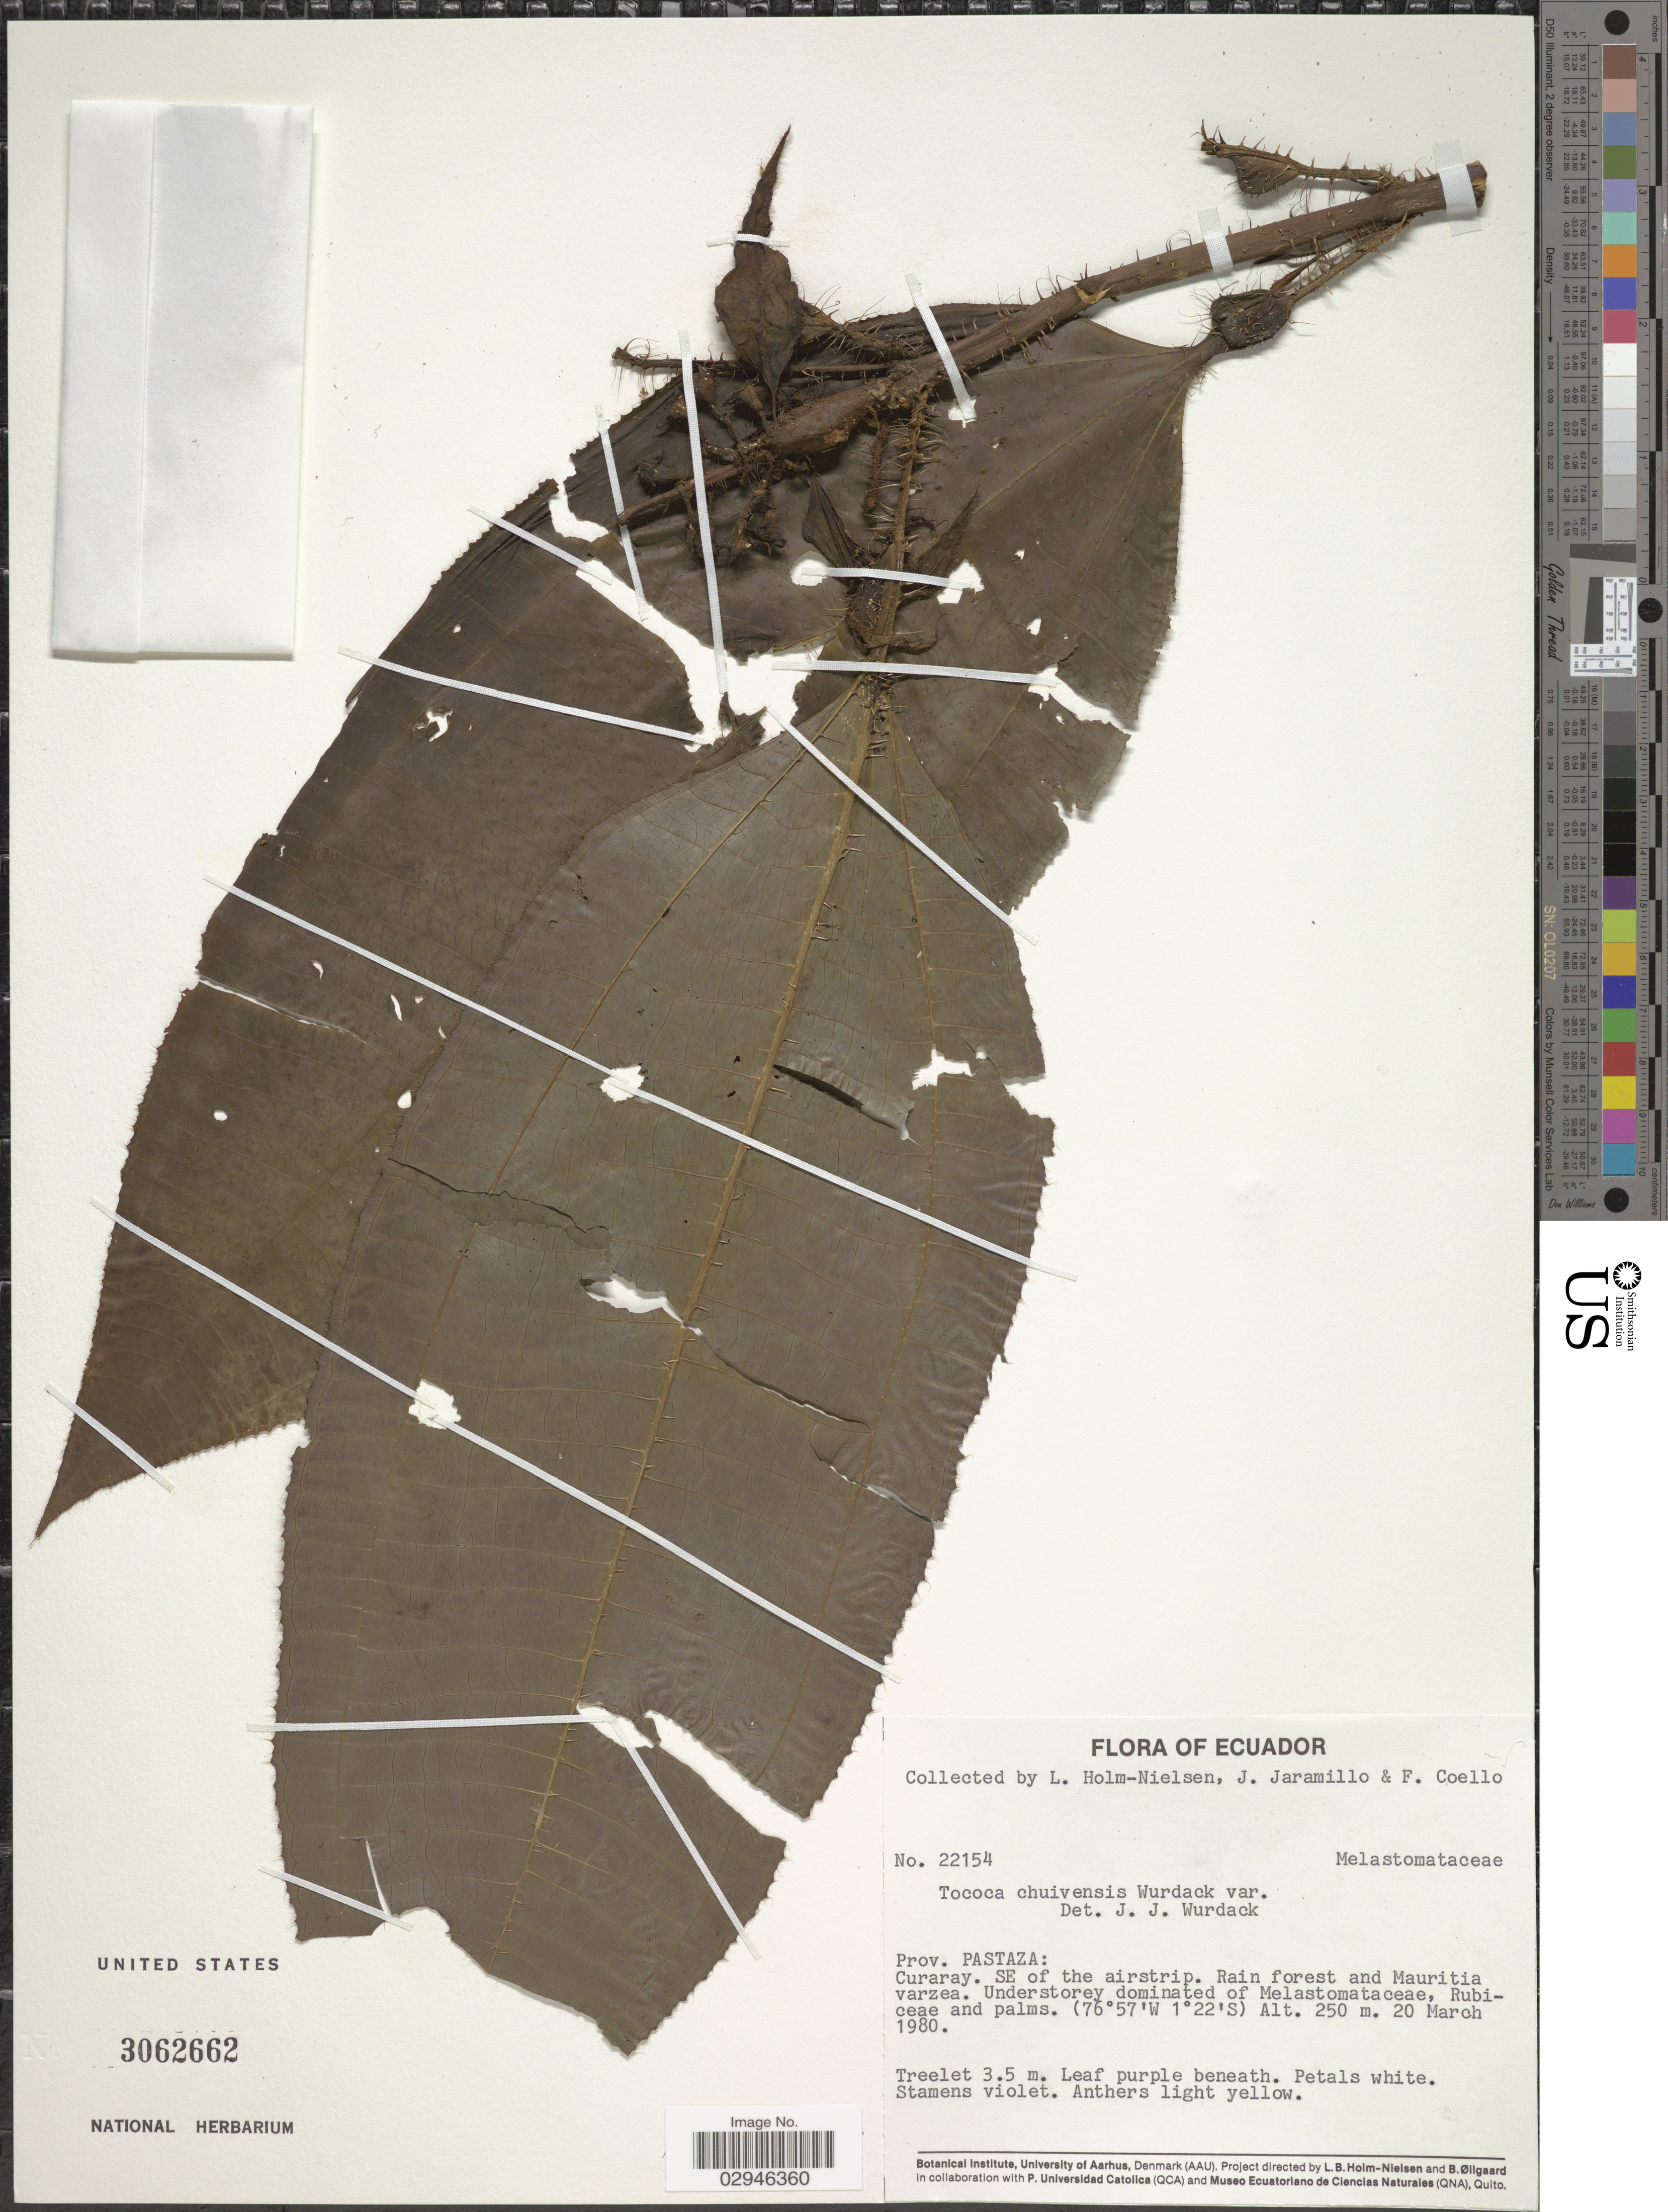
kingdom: Plantae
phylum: Tracheophyta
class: Magnoliopsida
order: Myrtales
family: Melastomataceae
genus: Tococa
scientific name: Tococa chuivensis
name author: Wurdack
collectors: L. Holm-Nielsen, J. Jaramillo & F. Coello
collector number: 22154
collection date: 1980-03-20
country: Ecuador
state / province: Pastaza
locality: Curaray, SE of the airstrip, Rain forest and Mauritia varzea.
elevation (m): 250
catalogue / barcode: US 3062662